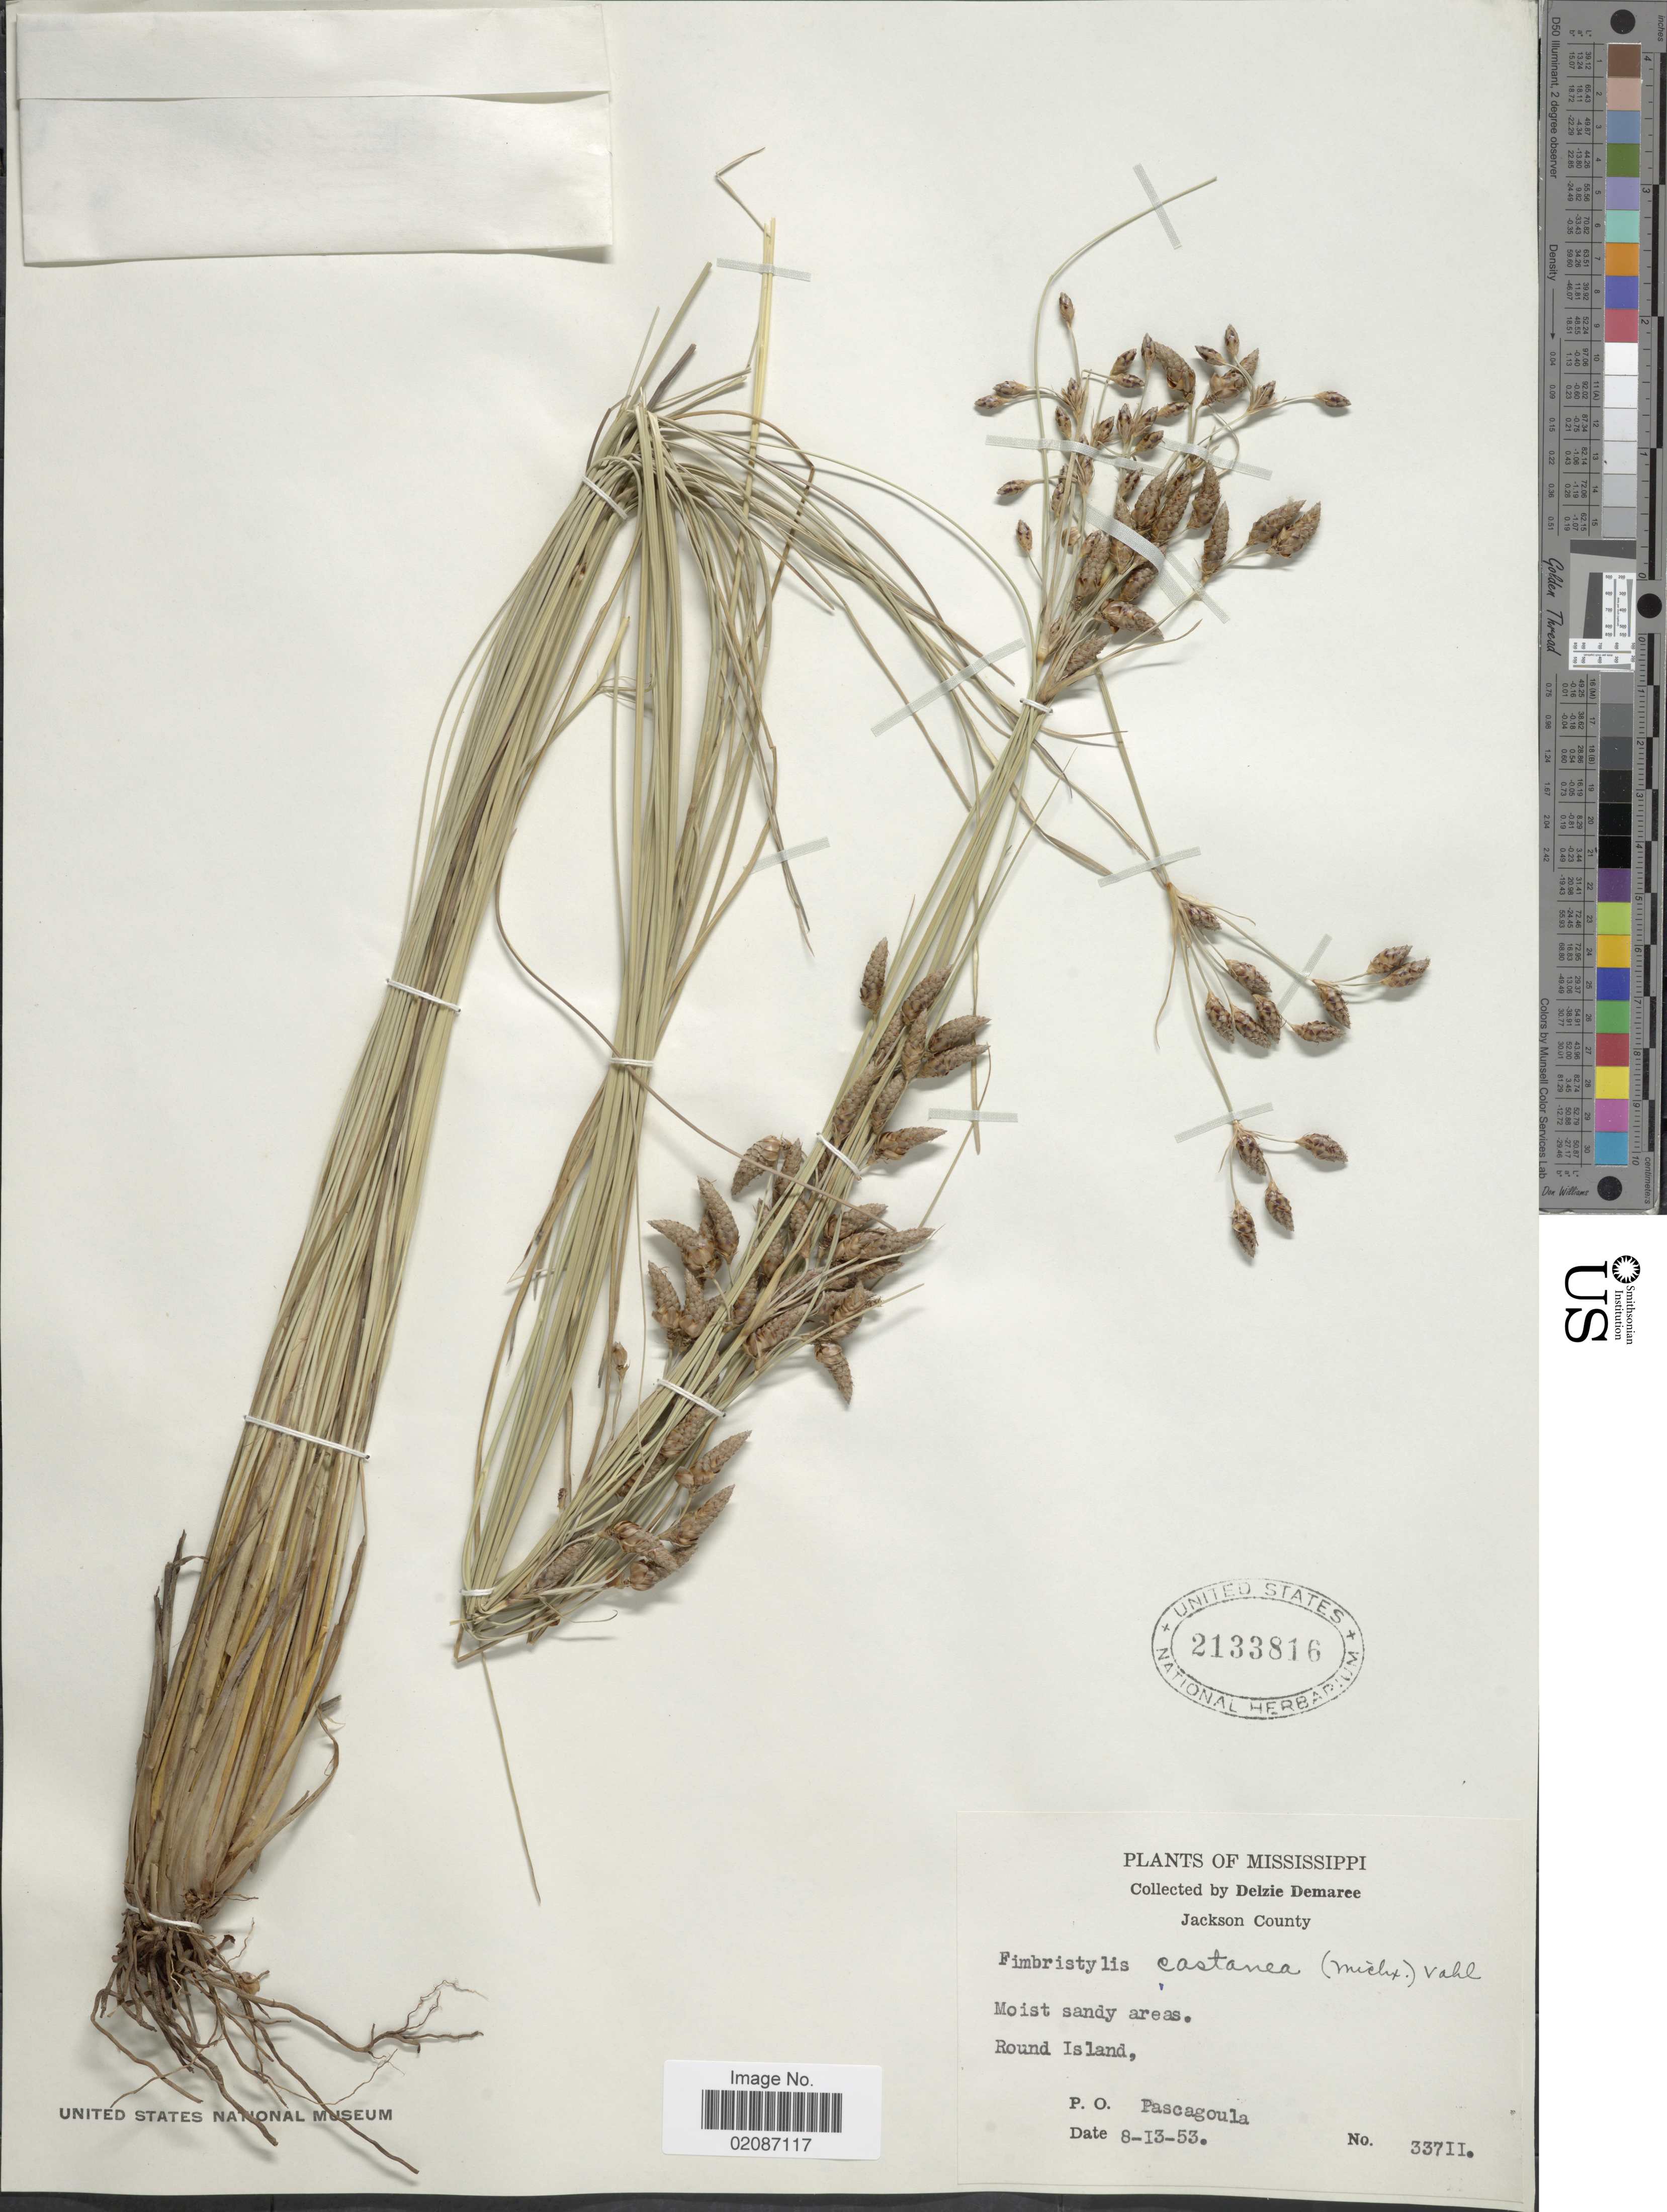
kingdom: Plantae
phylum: Tracheophyta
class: Liliopsida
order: Poales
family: Cyperaceae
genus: Fimbristylis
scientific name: Fimbristylis puberula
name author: (Michx.) Vahl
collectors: D. Demaree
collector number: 33711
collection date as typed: Transcribed d/m/y: 13/8/53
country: United States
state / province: Mississippi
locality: Jackson County, Round Island, P.O. Pascagoula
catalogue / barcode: US 2133816